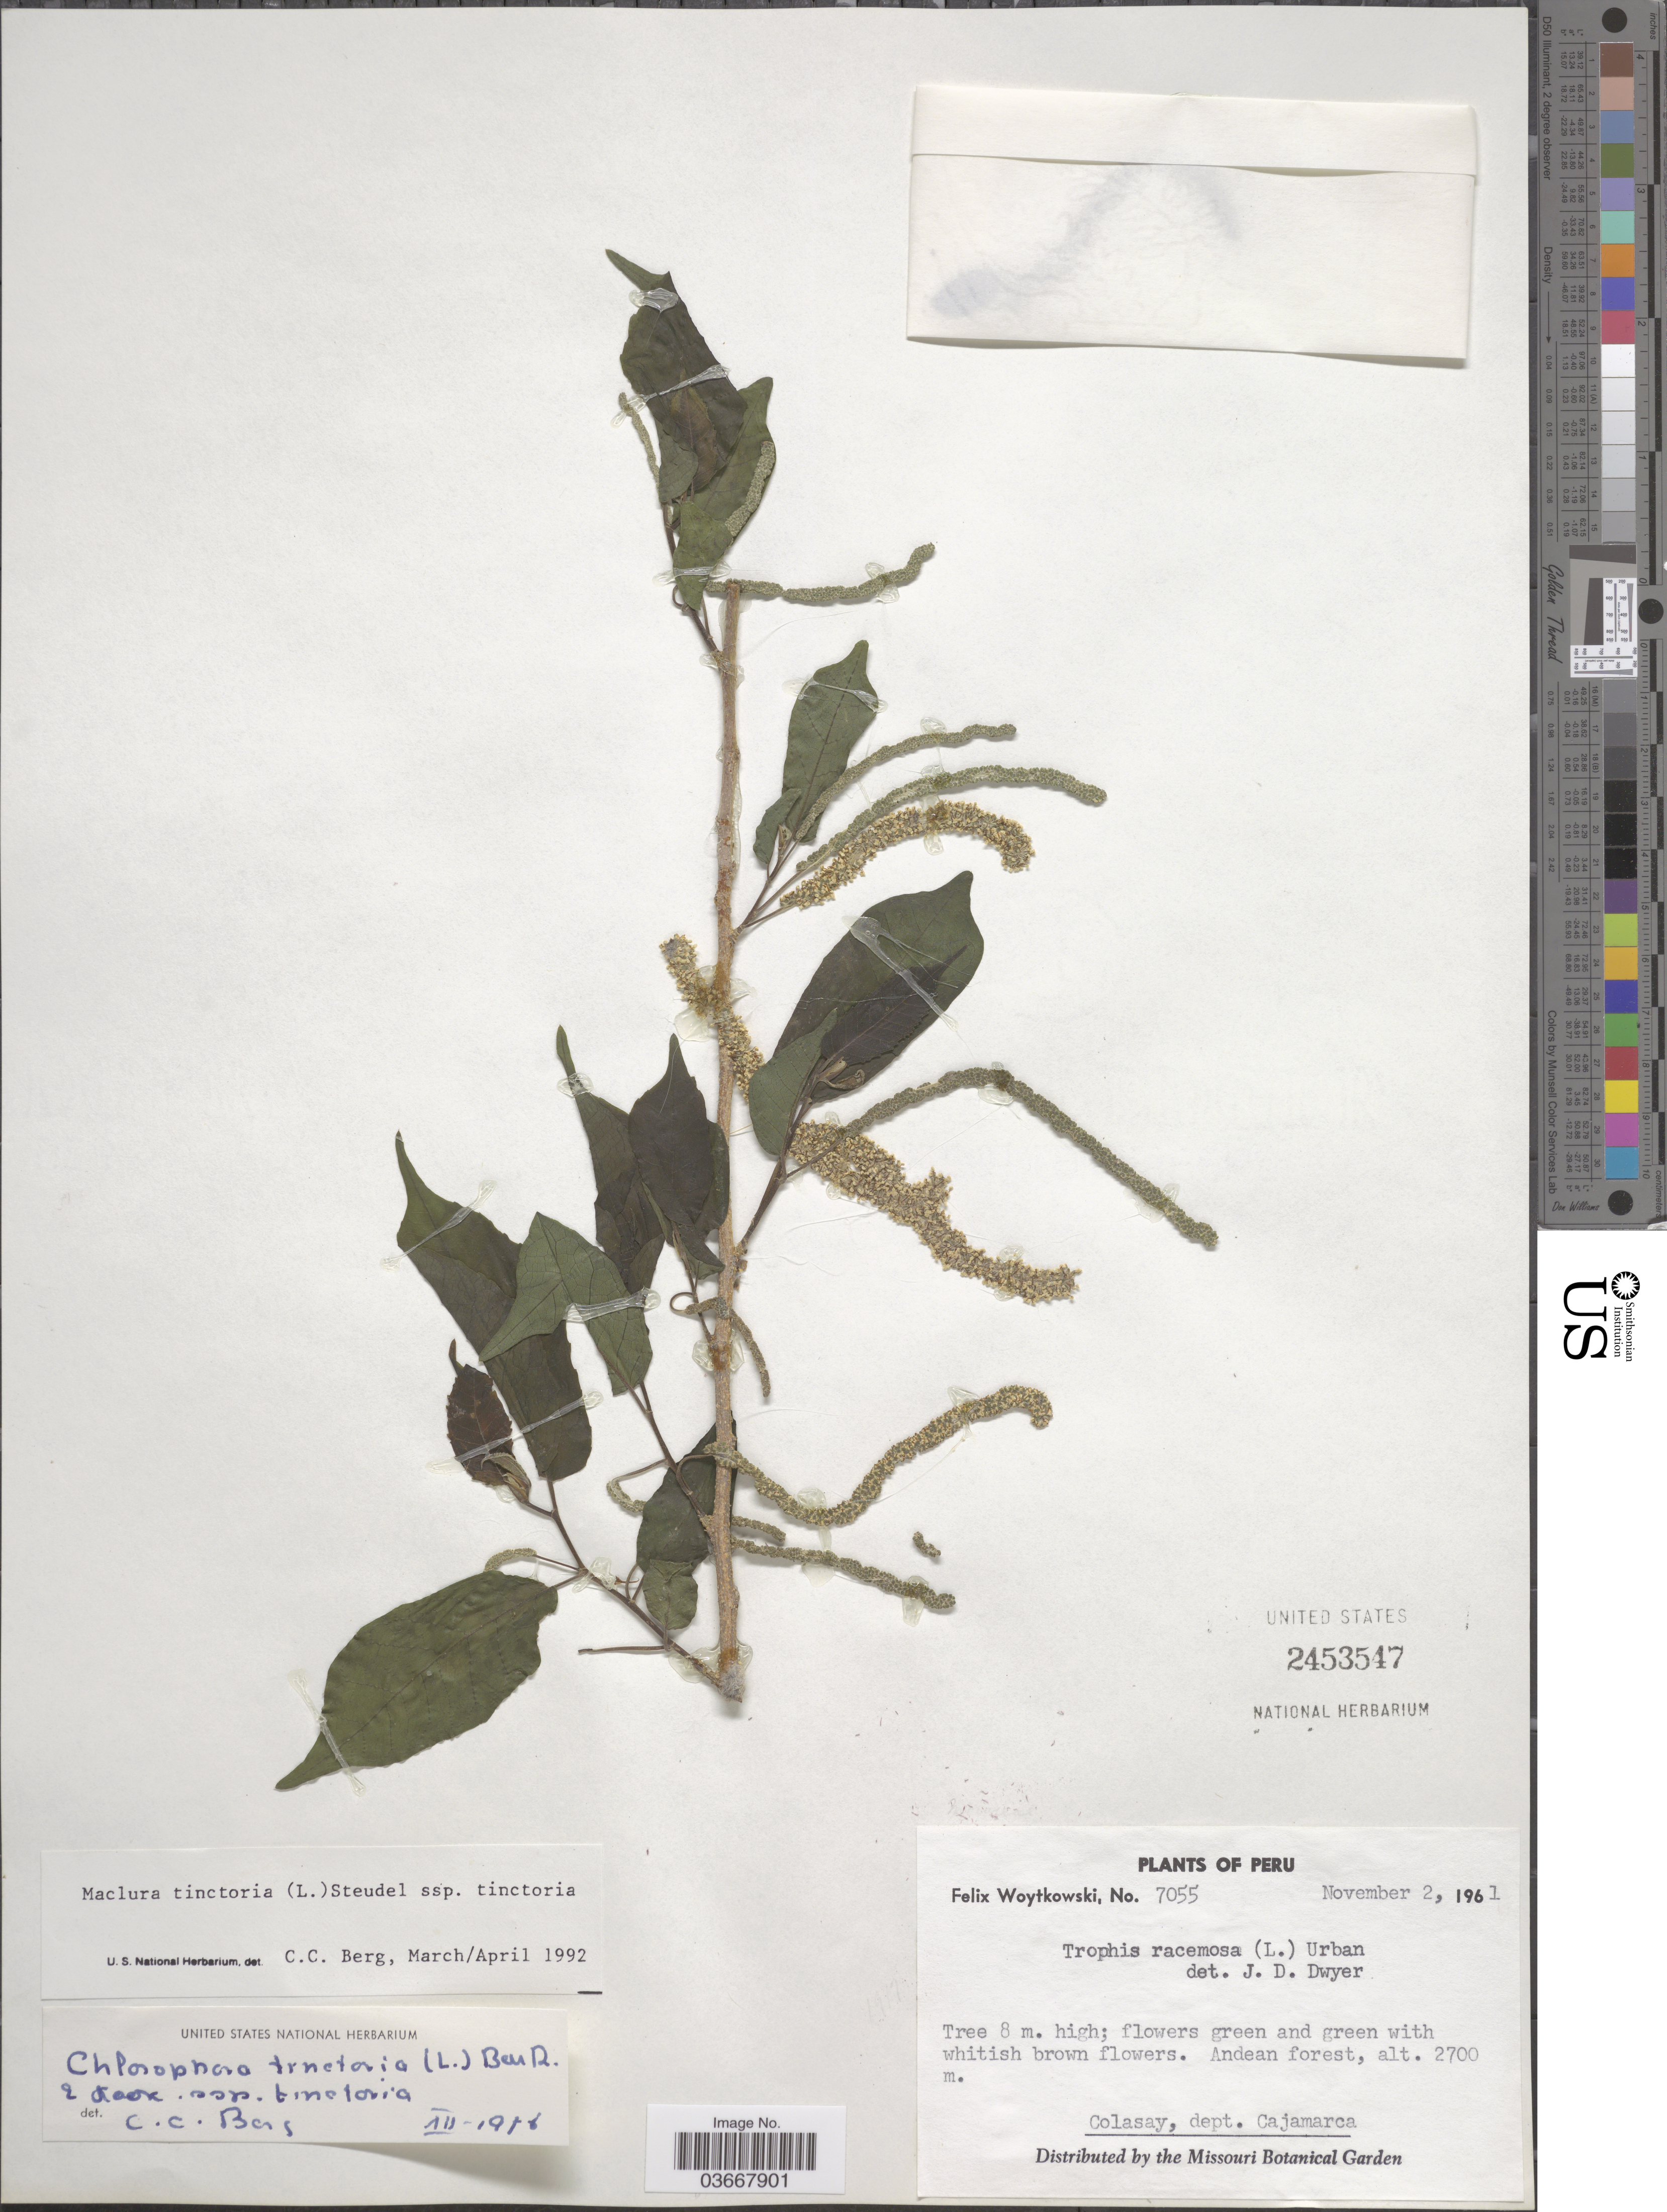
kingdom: Plantae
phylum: Tracheophyta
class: Magnoliopsida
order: Rosales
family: Moraceae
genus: Maclura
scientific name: Maclura tinctoria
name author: (L.) D. Don ex Steud.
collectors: F. Woytkowski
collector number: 7055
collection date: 1961-11-02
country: Peru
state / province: Cajamarca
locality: Colasay, dept. Cajamarca.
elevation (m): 2700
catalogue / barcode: US 2453547